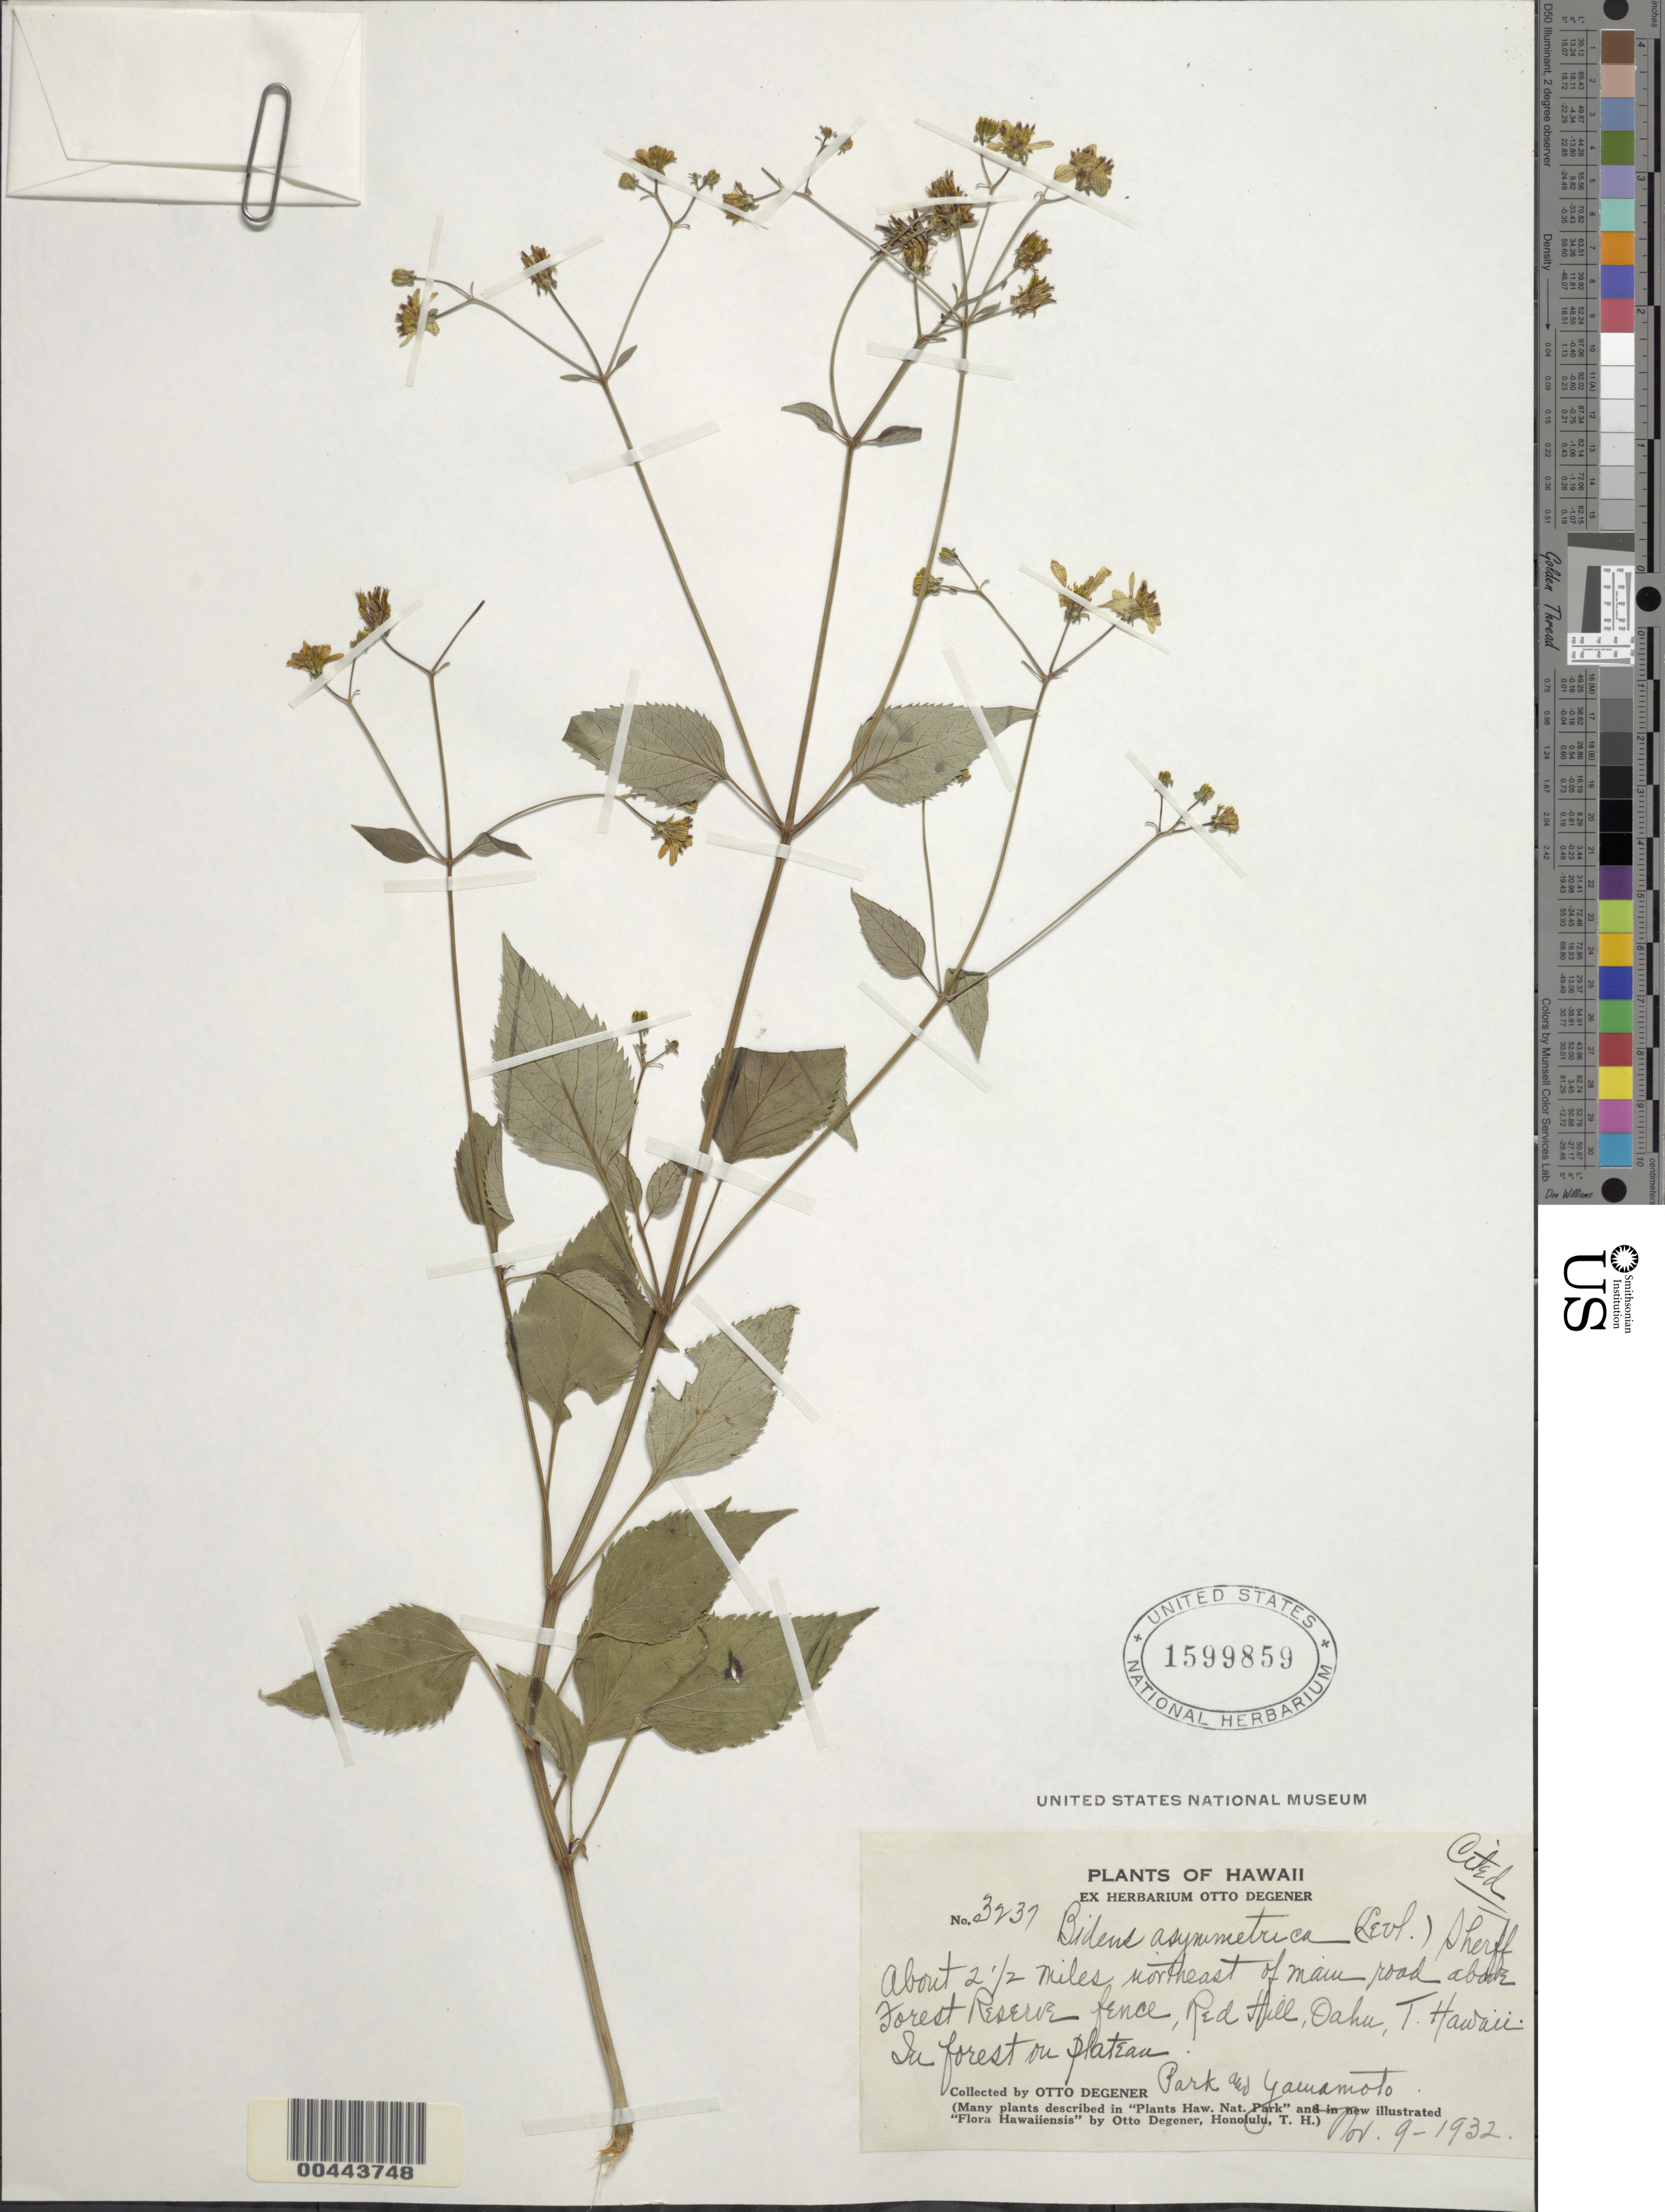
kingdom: Plantae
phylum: Tracheophyta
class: Magnoliopsida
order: Asterales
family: Asteraceae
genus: Bidens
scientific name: Bidens asymmetrica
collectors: O. Degener, Park & Y. Yamamoto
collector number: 3237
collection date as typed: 9 Nov 1932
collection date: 1932-11-09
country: United States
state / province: Hawaii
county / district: Honolulu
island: Oahu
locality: About 2.5 mi NE of main road above Forest Reserve fence, Red Hill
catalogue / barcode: US 1599859